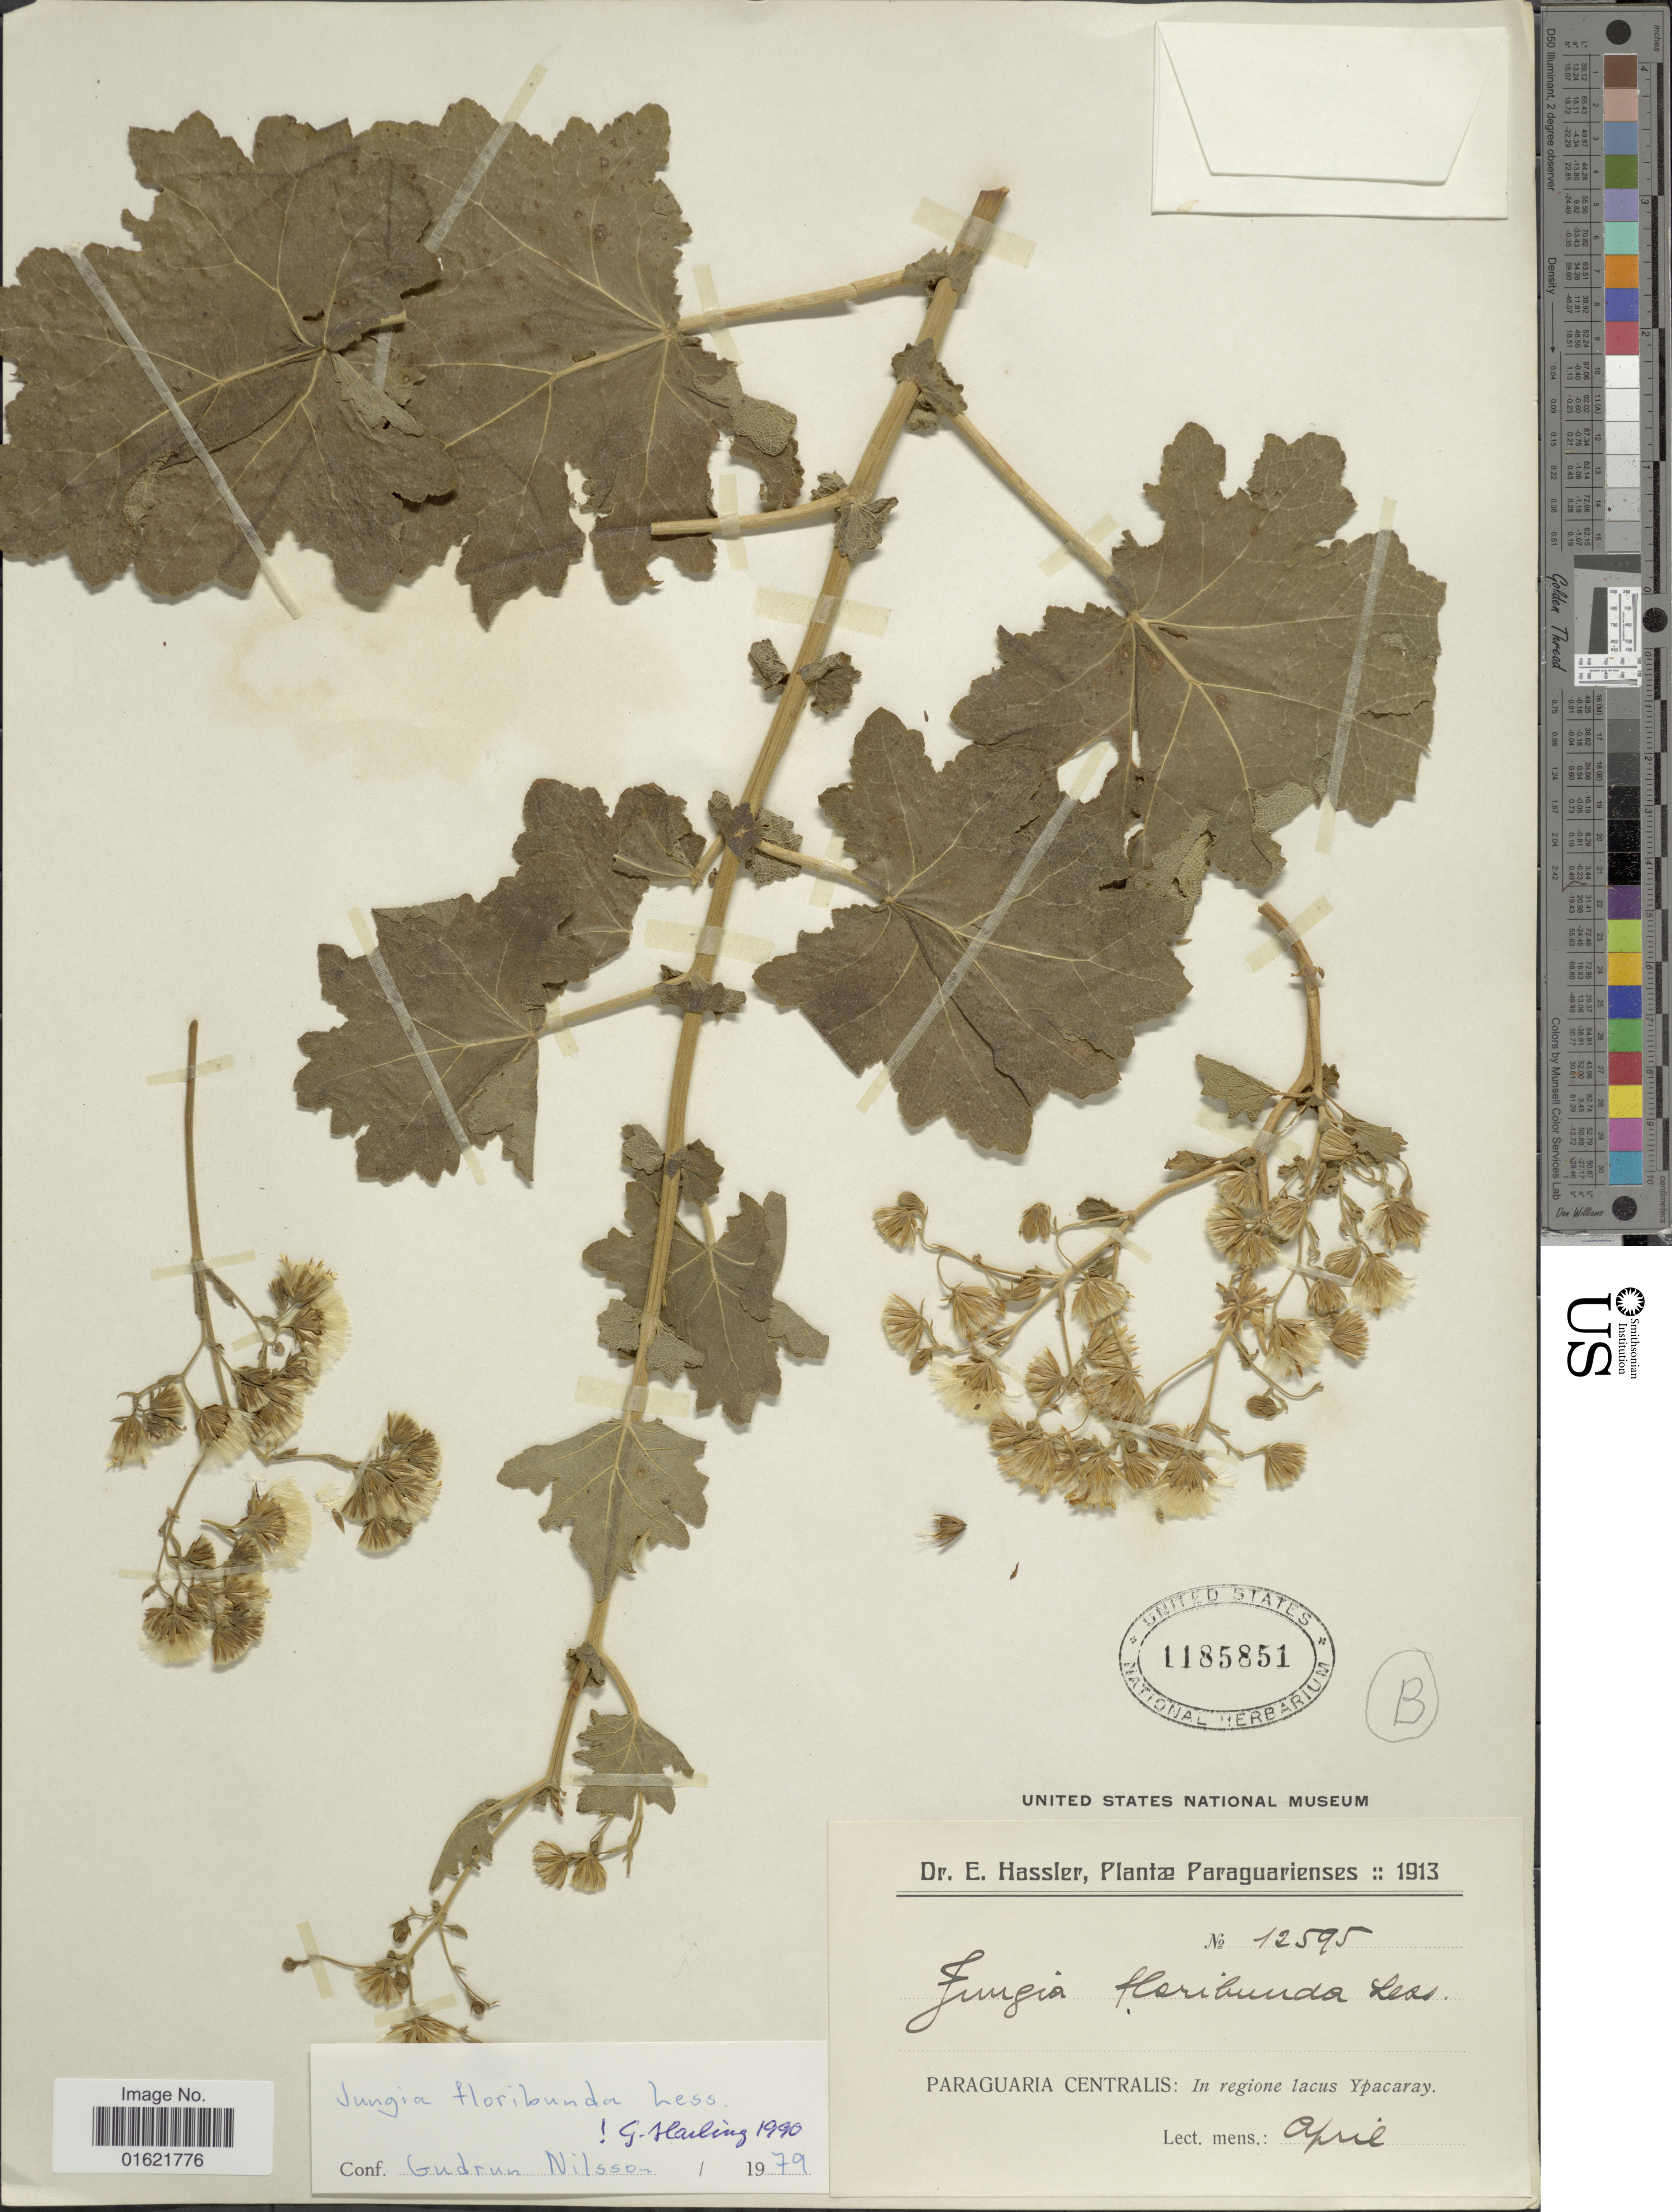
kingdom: Plantae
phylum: Tracheophyta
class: Magnoliopsida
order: Asterales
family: Asteraceae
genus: Jungia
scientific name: Jungia floribunda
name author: Less.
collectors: E. Hassler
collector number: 12595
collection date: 1913-04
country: Paraguay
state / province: Central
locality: Paraguaria Centralis: In regione lacus Ypacaray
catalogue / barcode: US 1185851